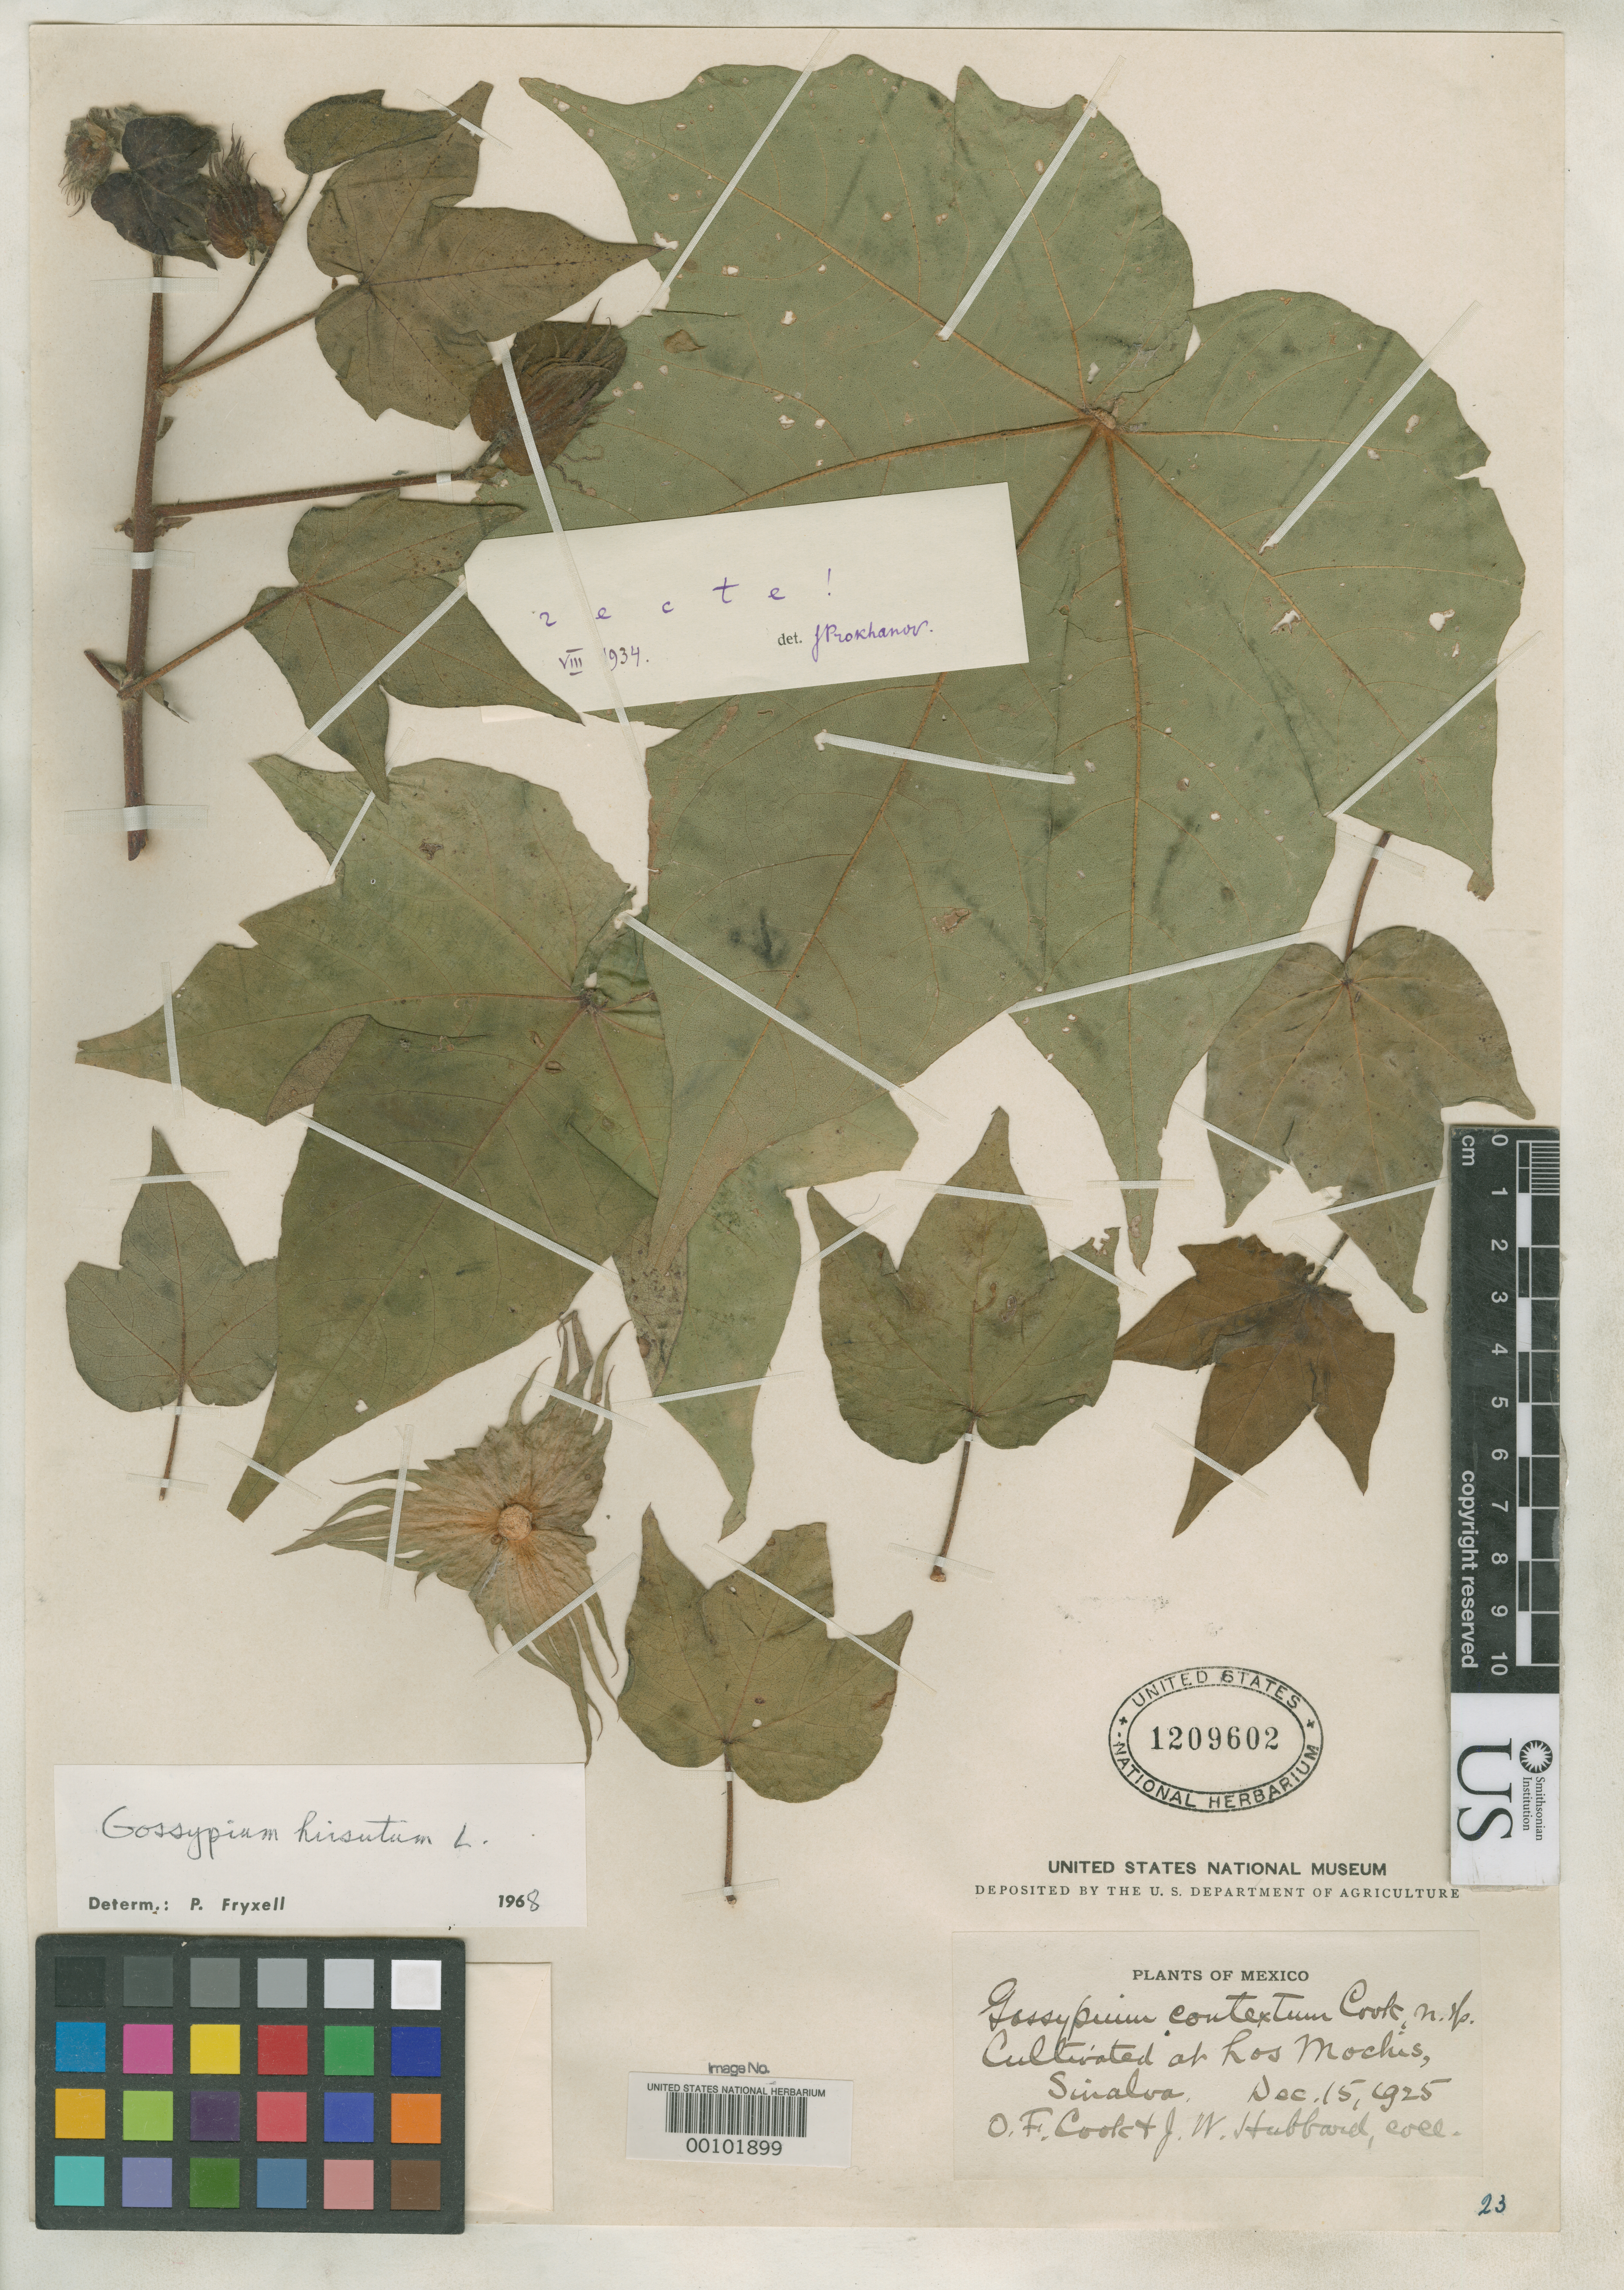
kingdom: Plantae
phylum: Tracheophyta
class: Magnoliopsida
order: Malvales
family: Malvaceae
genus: Gossypium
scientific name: Gossypium contextum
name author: O.F. Cook & J.W. Hubb.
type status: Holotype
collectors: O. F. Cook & J. W. Hubbard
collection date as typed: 15 Dec 1925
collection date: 1925-12-15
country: Mexico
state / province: Sinaloa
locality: Los Mochis.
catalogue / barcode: US 1209602